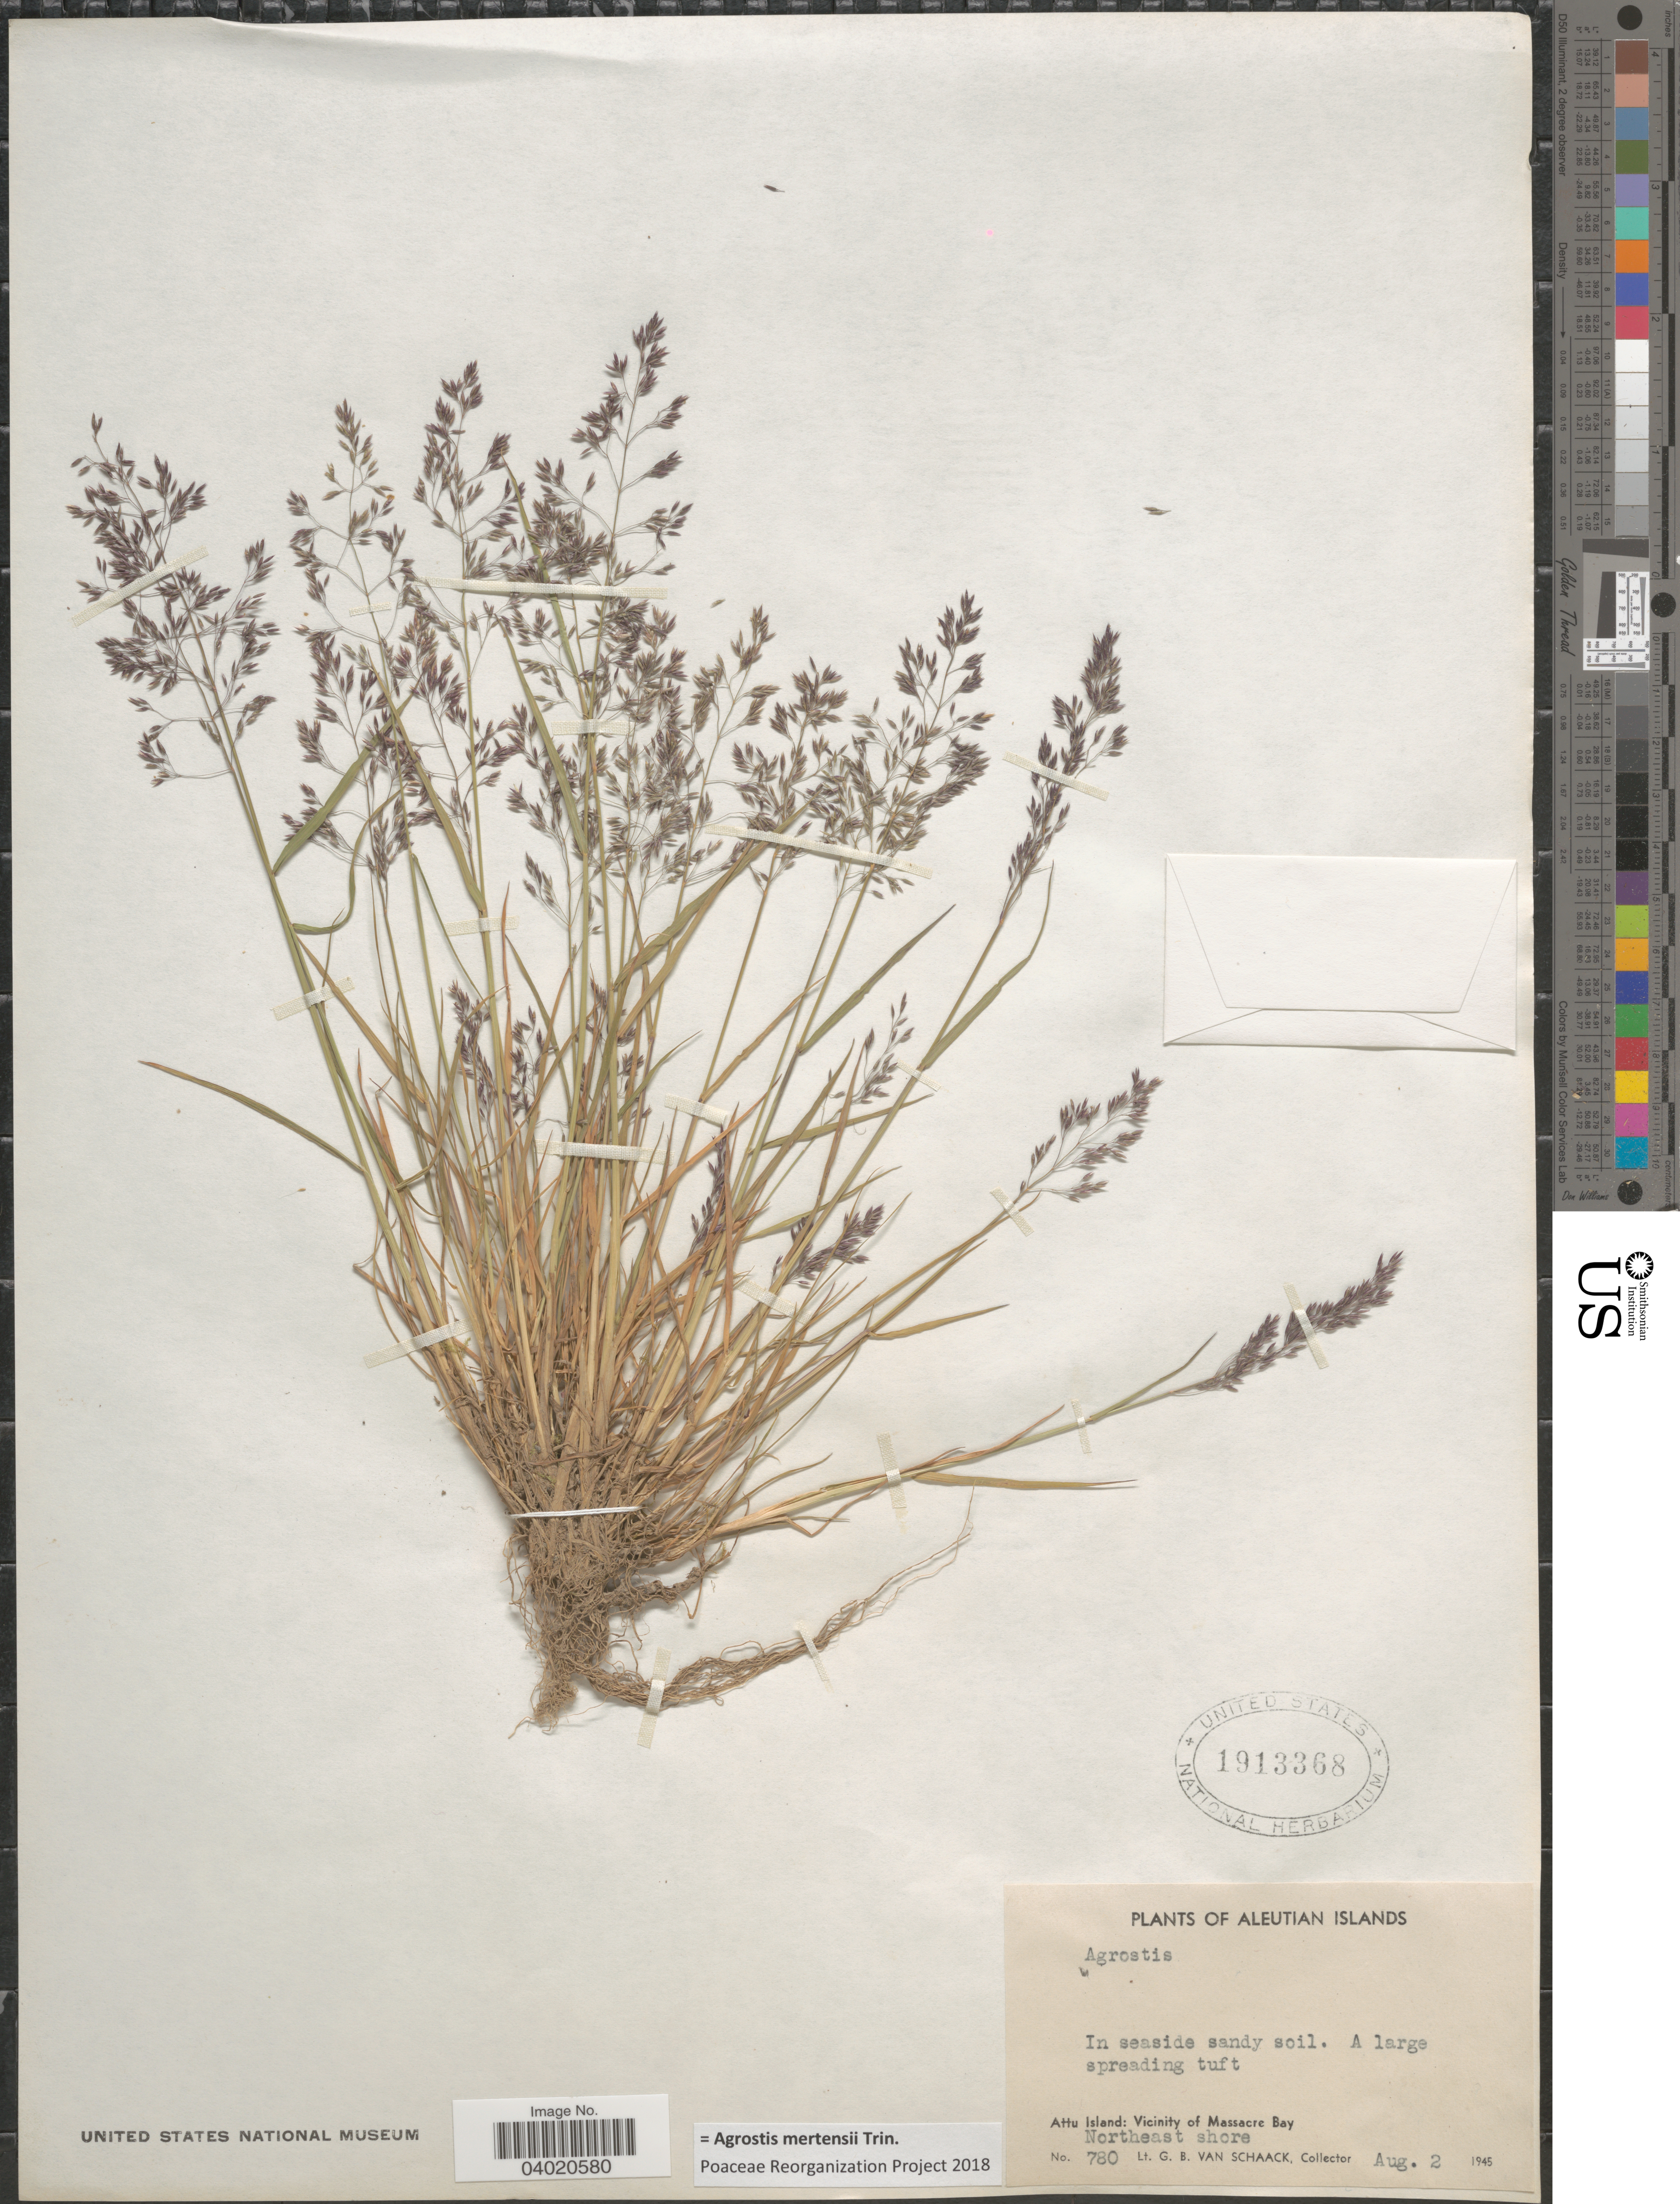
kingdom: Plantae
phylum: Tracheophyta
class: Liliopsida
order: Poales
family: Poaceae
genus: Agrostis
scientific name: Agrostis mertensii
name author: Trin.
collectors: G. Van Schaack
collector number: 780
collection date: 1945-08-02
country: United States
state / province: Alaska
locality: Aleutian Islands. Attu Island: Vicinity of Massacre Bay. Northeast shore.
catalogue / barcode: US 1913368